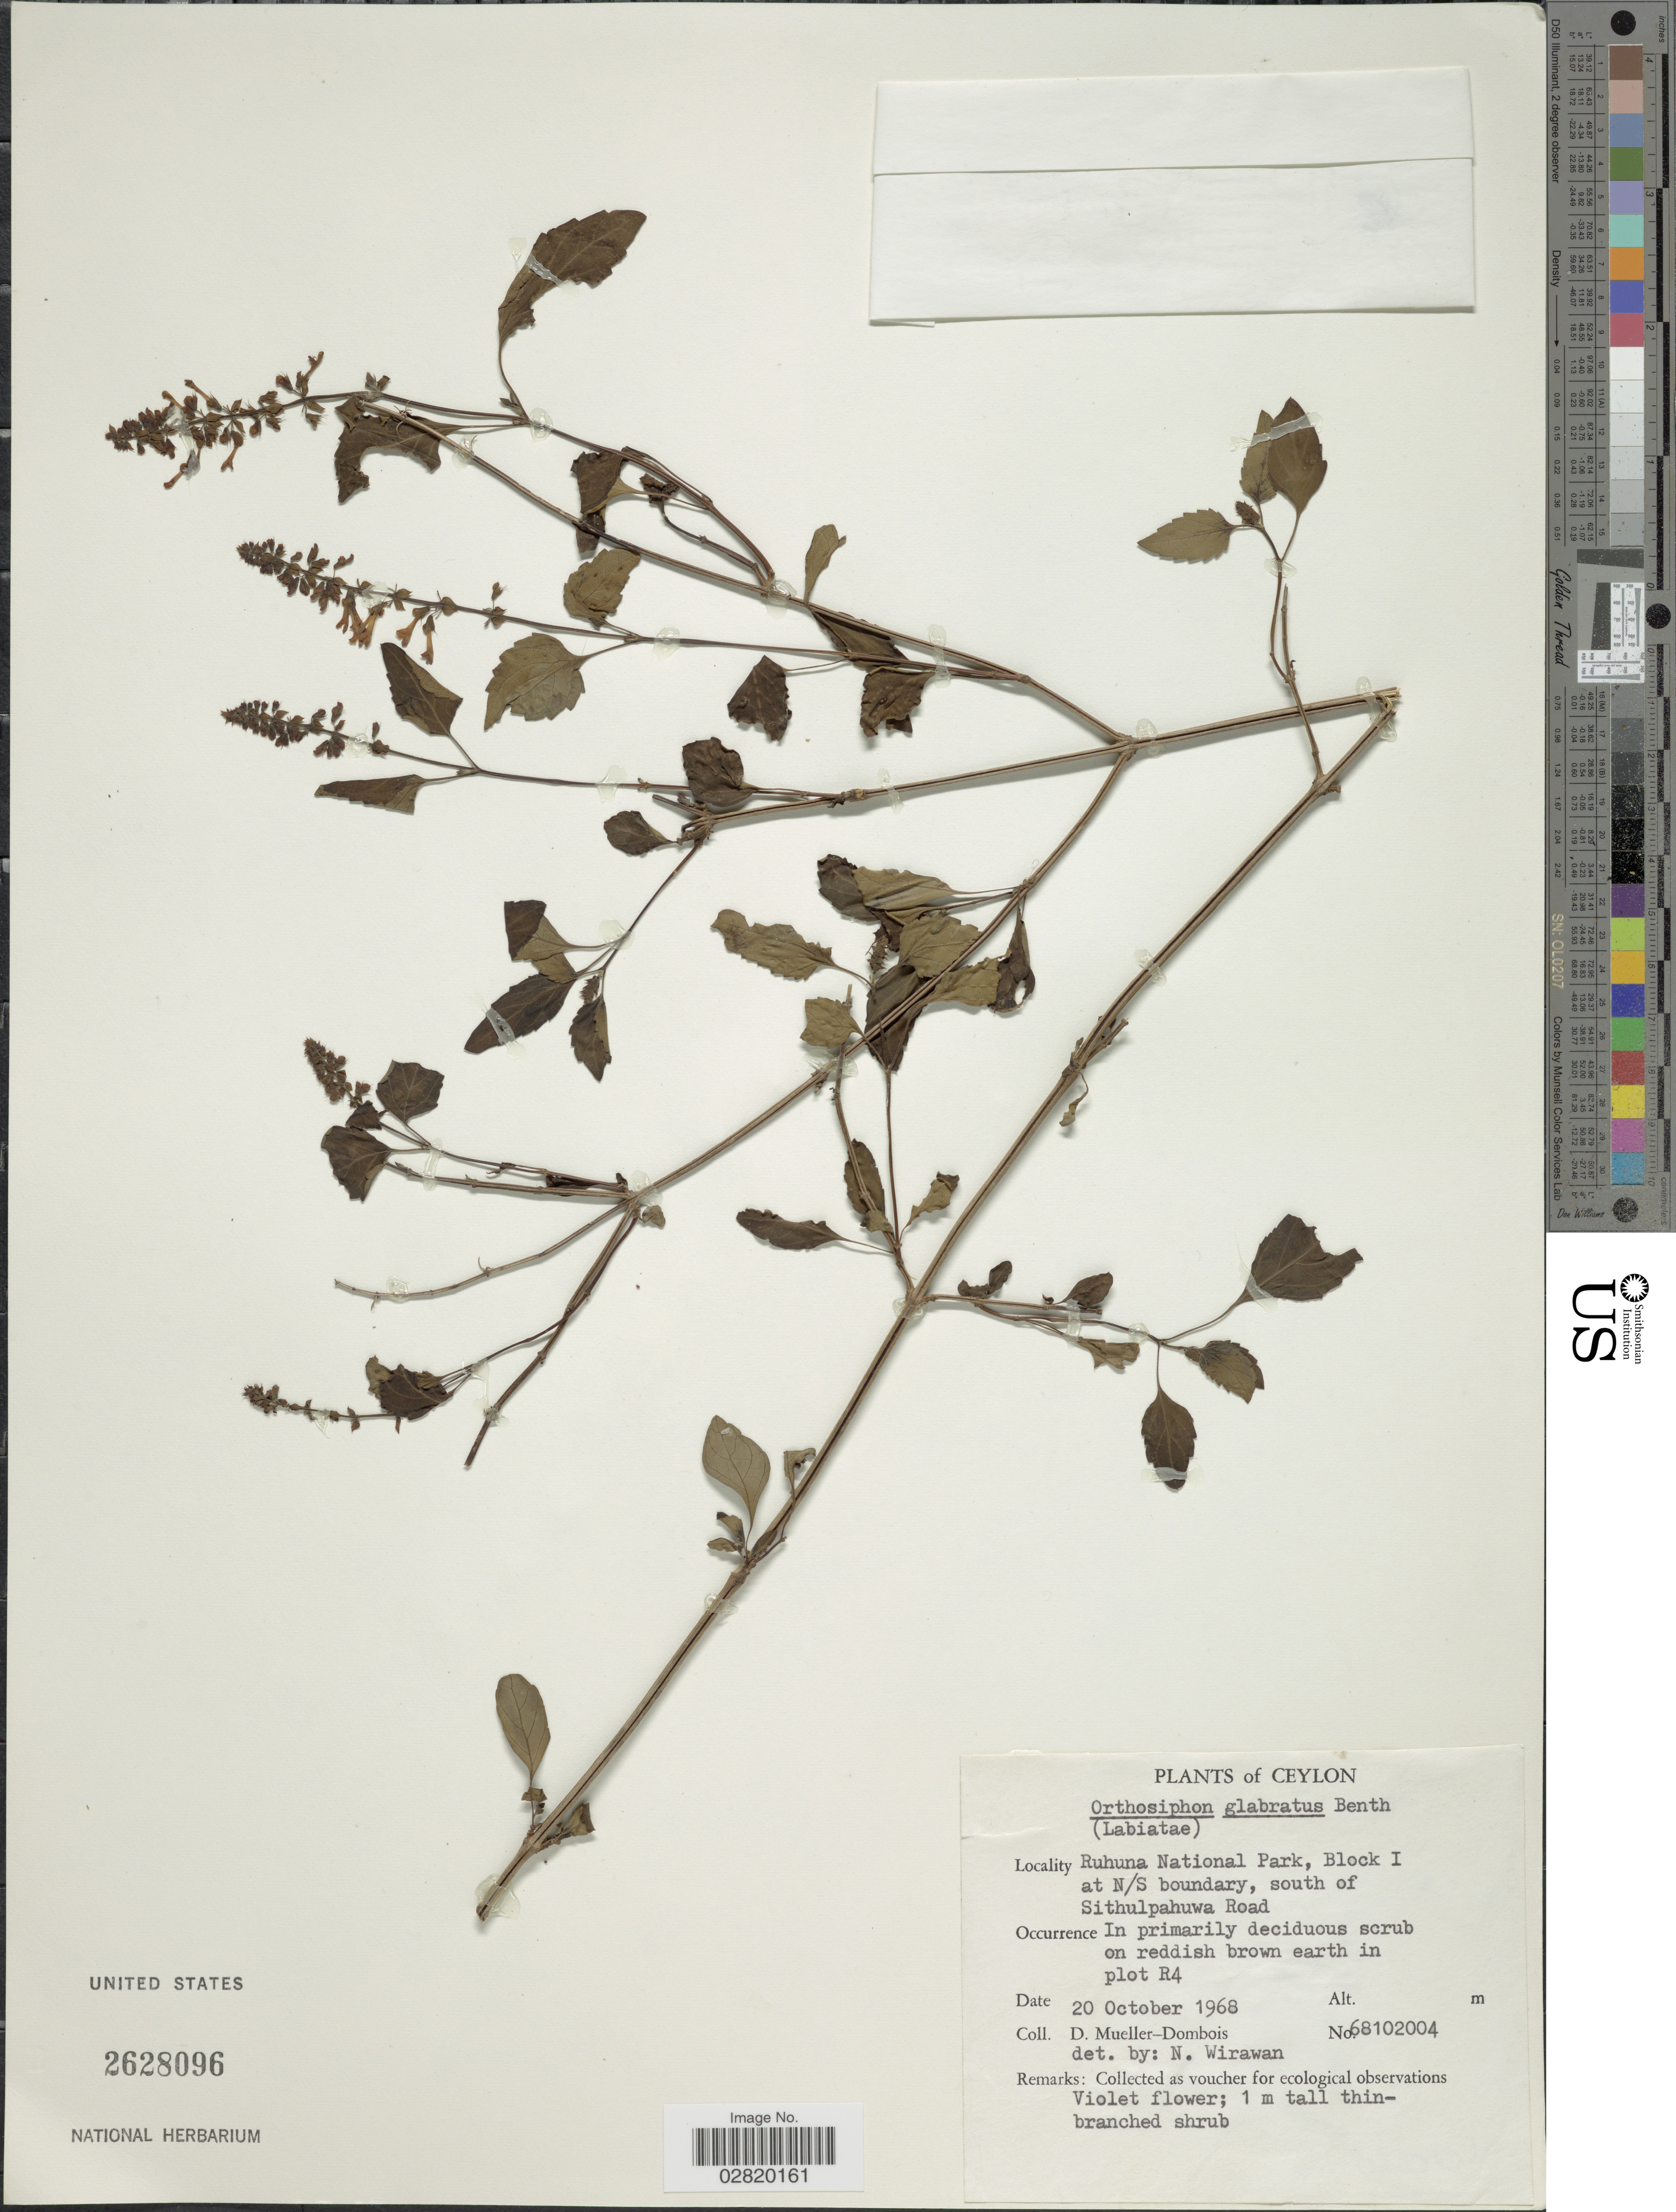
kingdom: Plantae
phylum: Tracheophyta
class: Magnoliopsida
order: Lamiales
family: Lamiaceae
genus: Orthosiphon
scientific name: Orthosiphon glabratus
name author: Benth.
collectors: D. Mueller-Dombois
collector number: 68102004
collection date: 1968-10-20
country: Sri Lanka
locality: Ruhuna National Park, Block I at N/S boundary, south of Sithulpahuwa Road.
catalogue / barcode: US 2628096